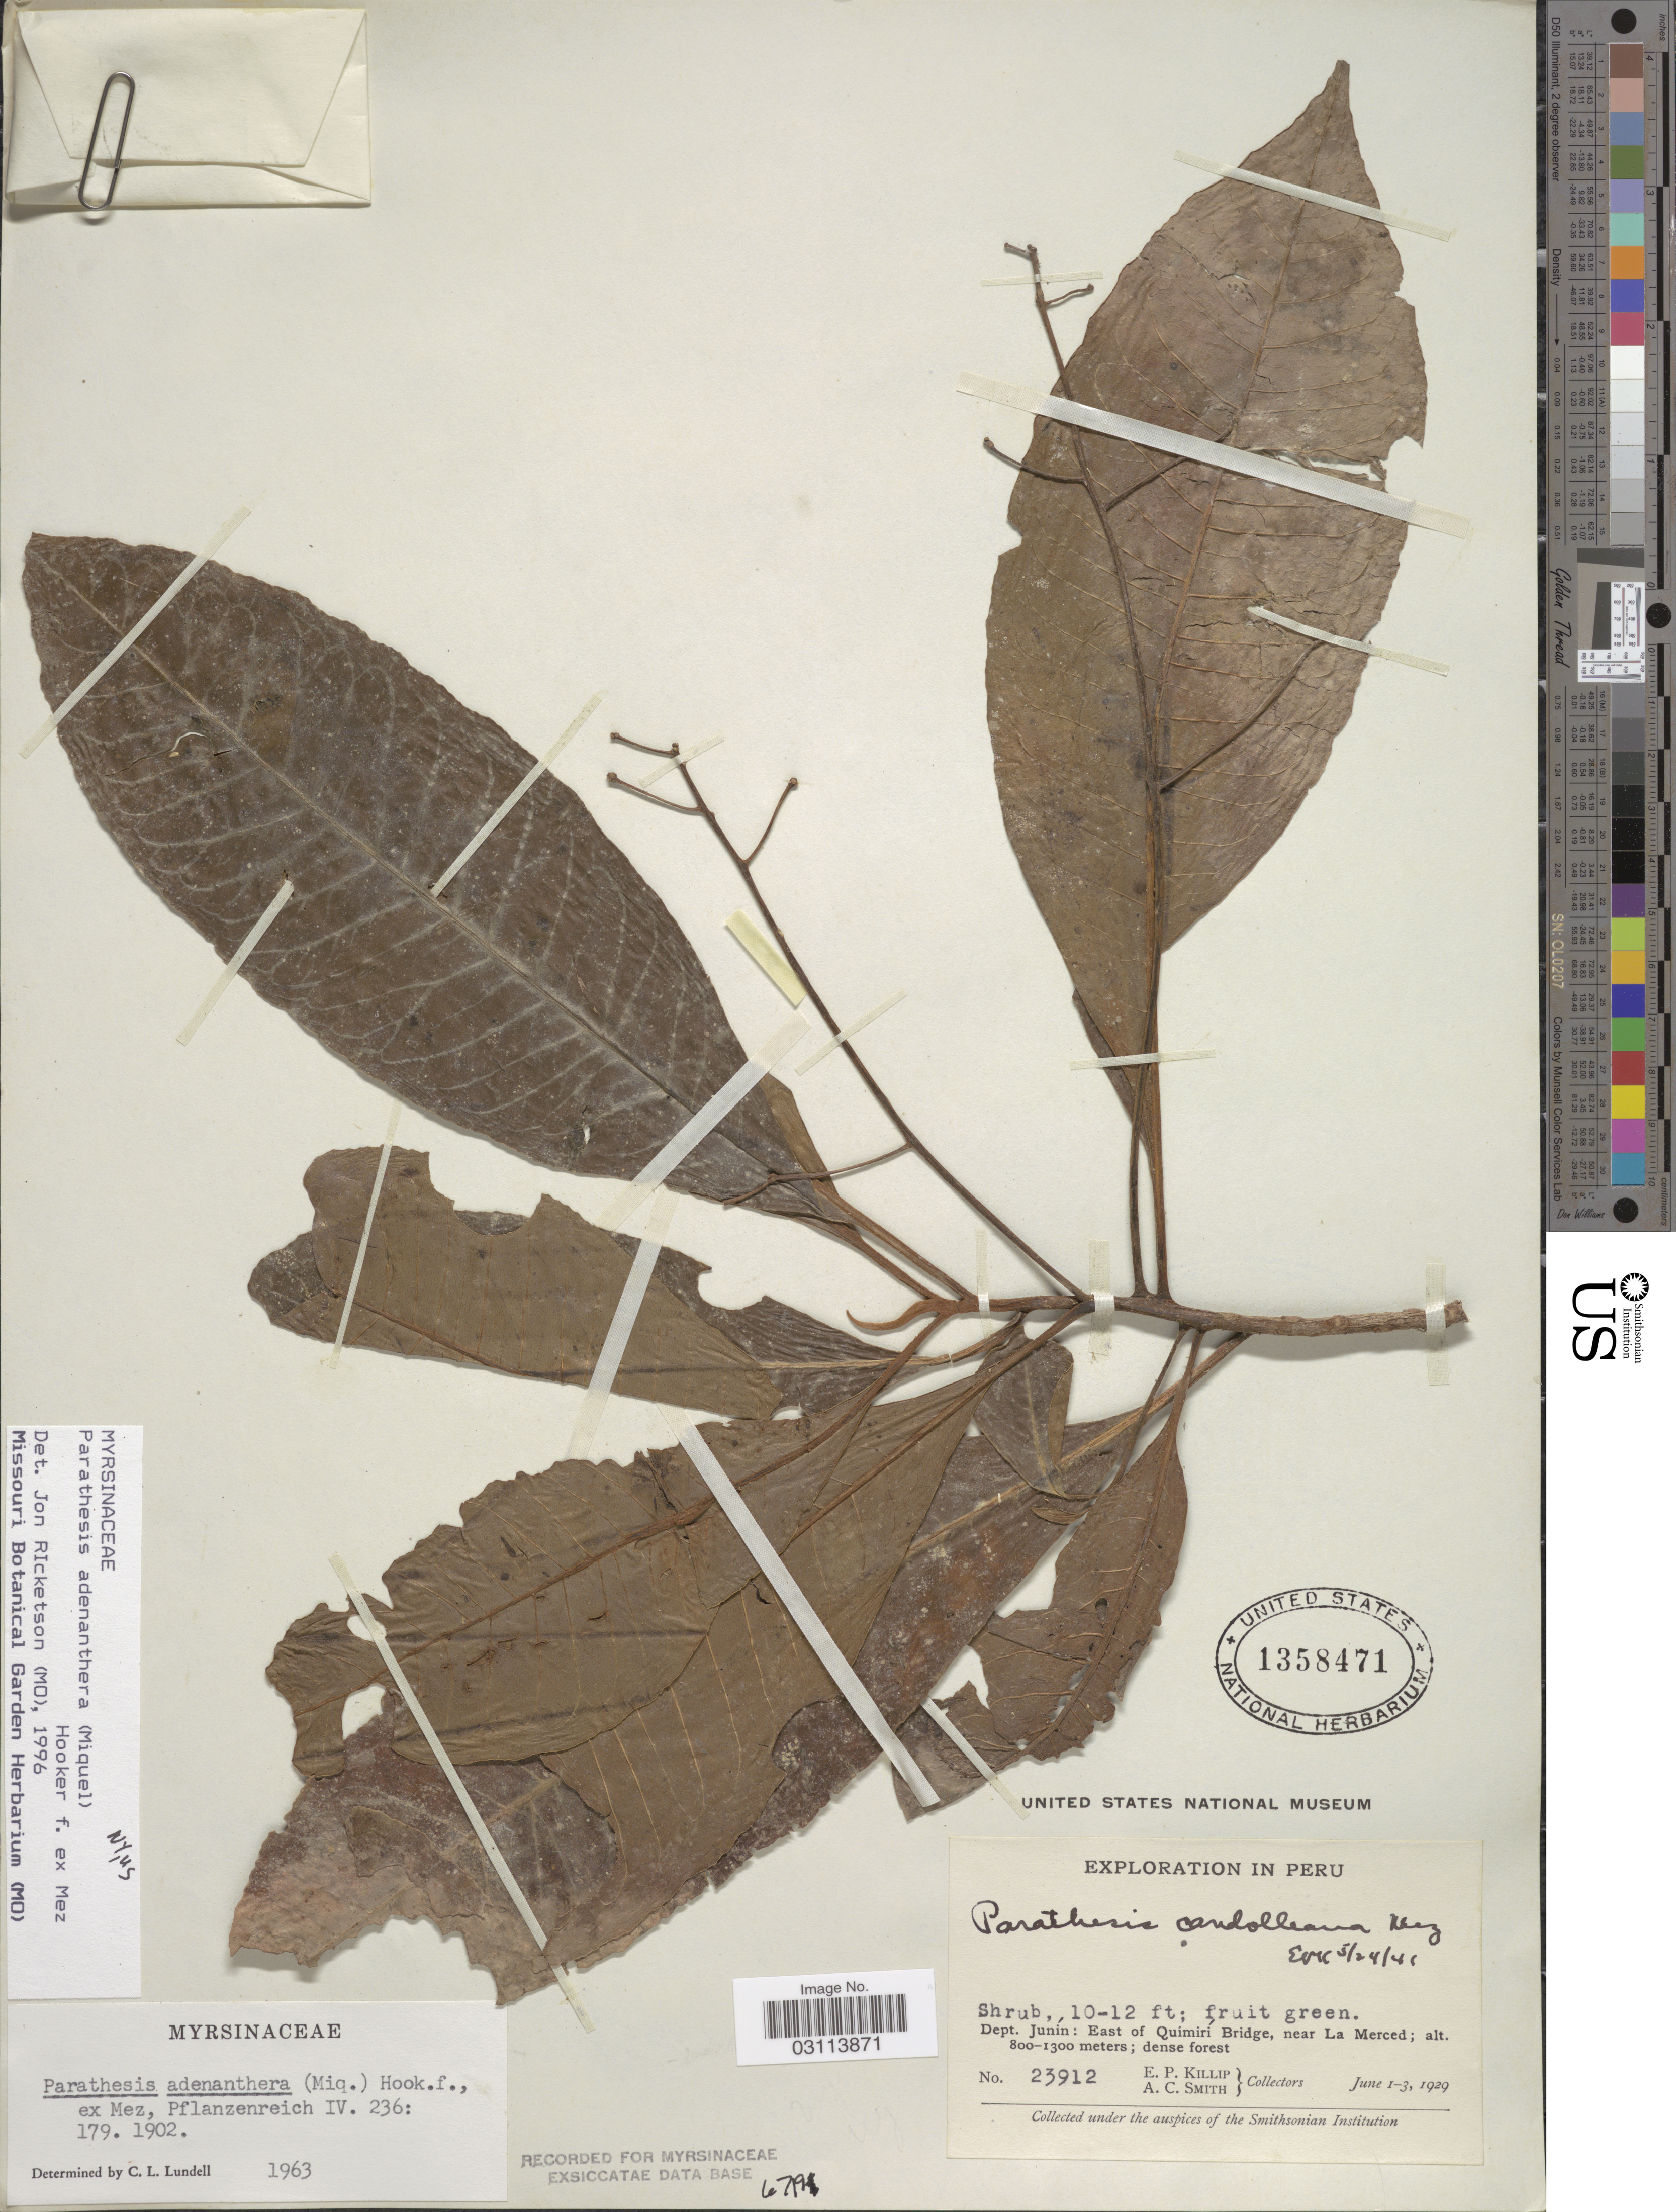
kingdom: Plantae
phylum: Tracheophyta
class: Magnoliopsida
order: Ericales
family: Primulaceae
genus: Parathesis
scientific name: Parathesis adenanthera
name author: (Miq.) Hook. f. ex Mez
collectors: E. P. Killip & A. C. Smith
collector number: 23912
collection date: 1929-06-01/1929-06-03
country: Peru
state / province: Junín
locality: Dept. Junín: East of Quimirí Bridge, near La Merced.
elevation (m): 800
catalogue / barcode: US 1358471